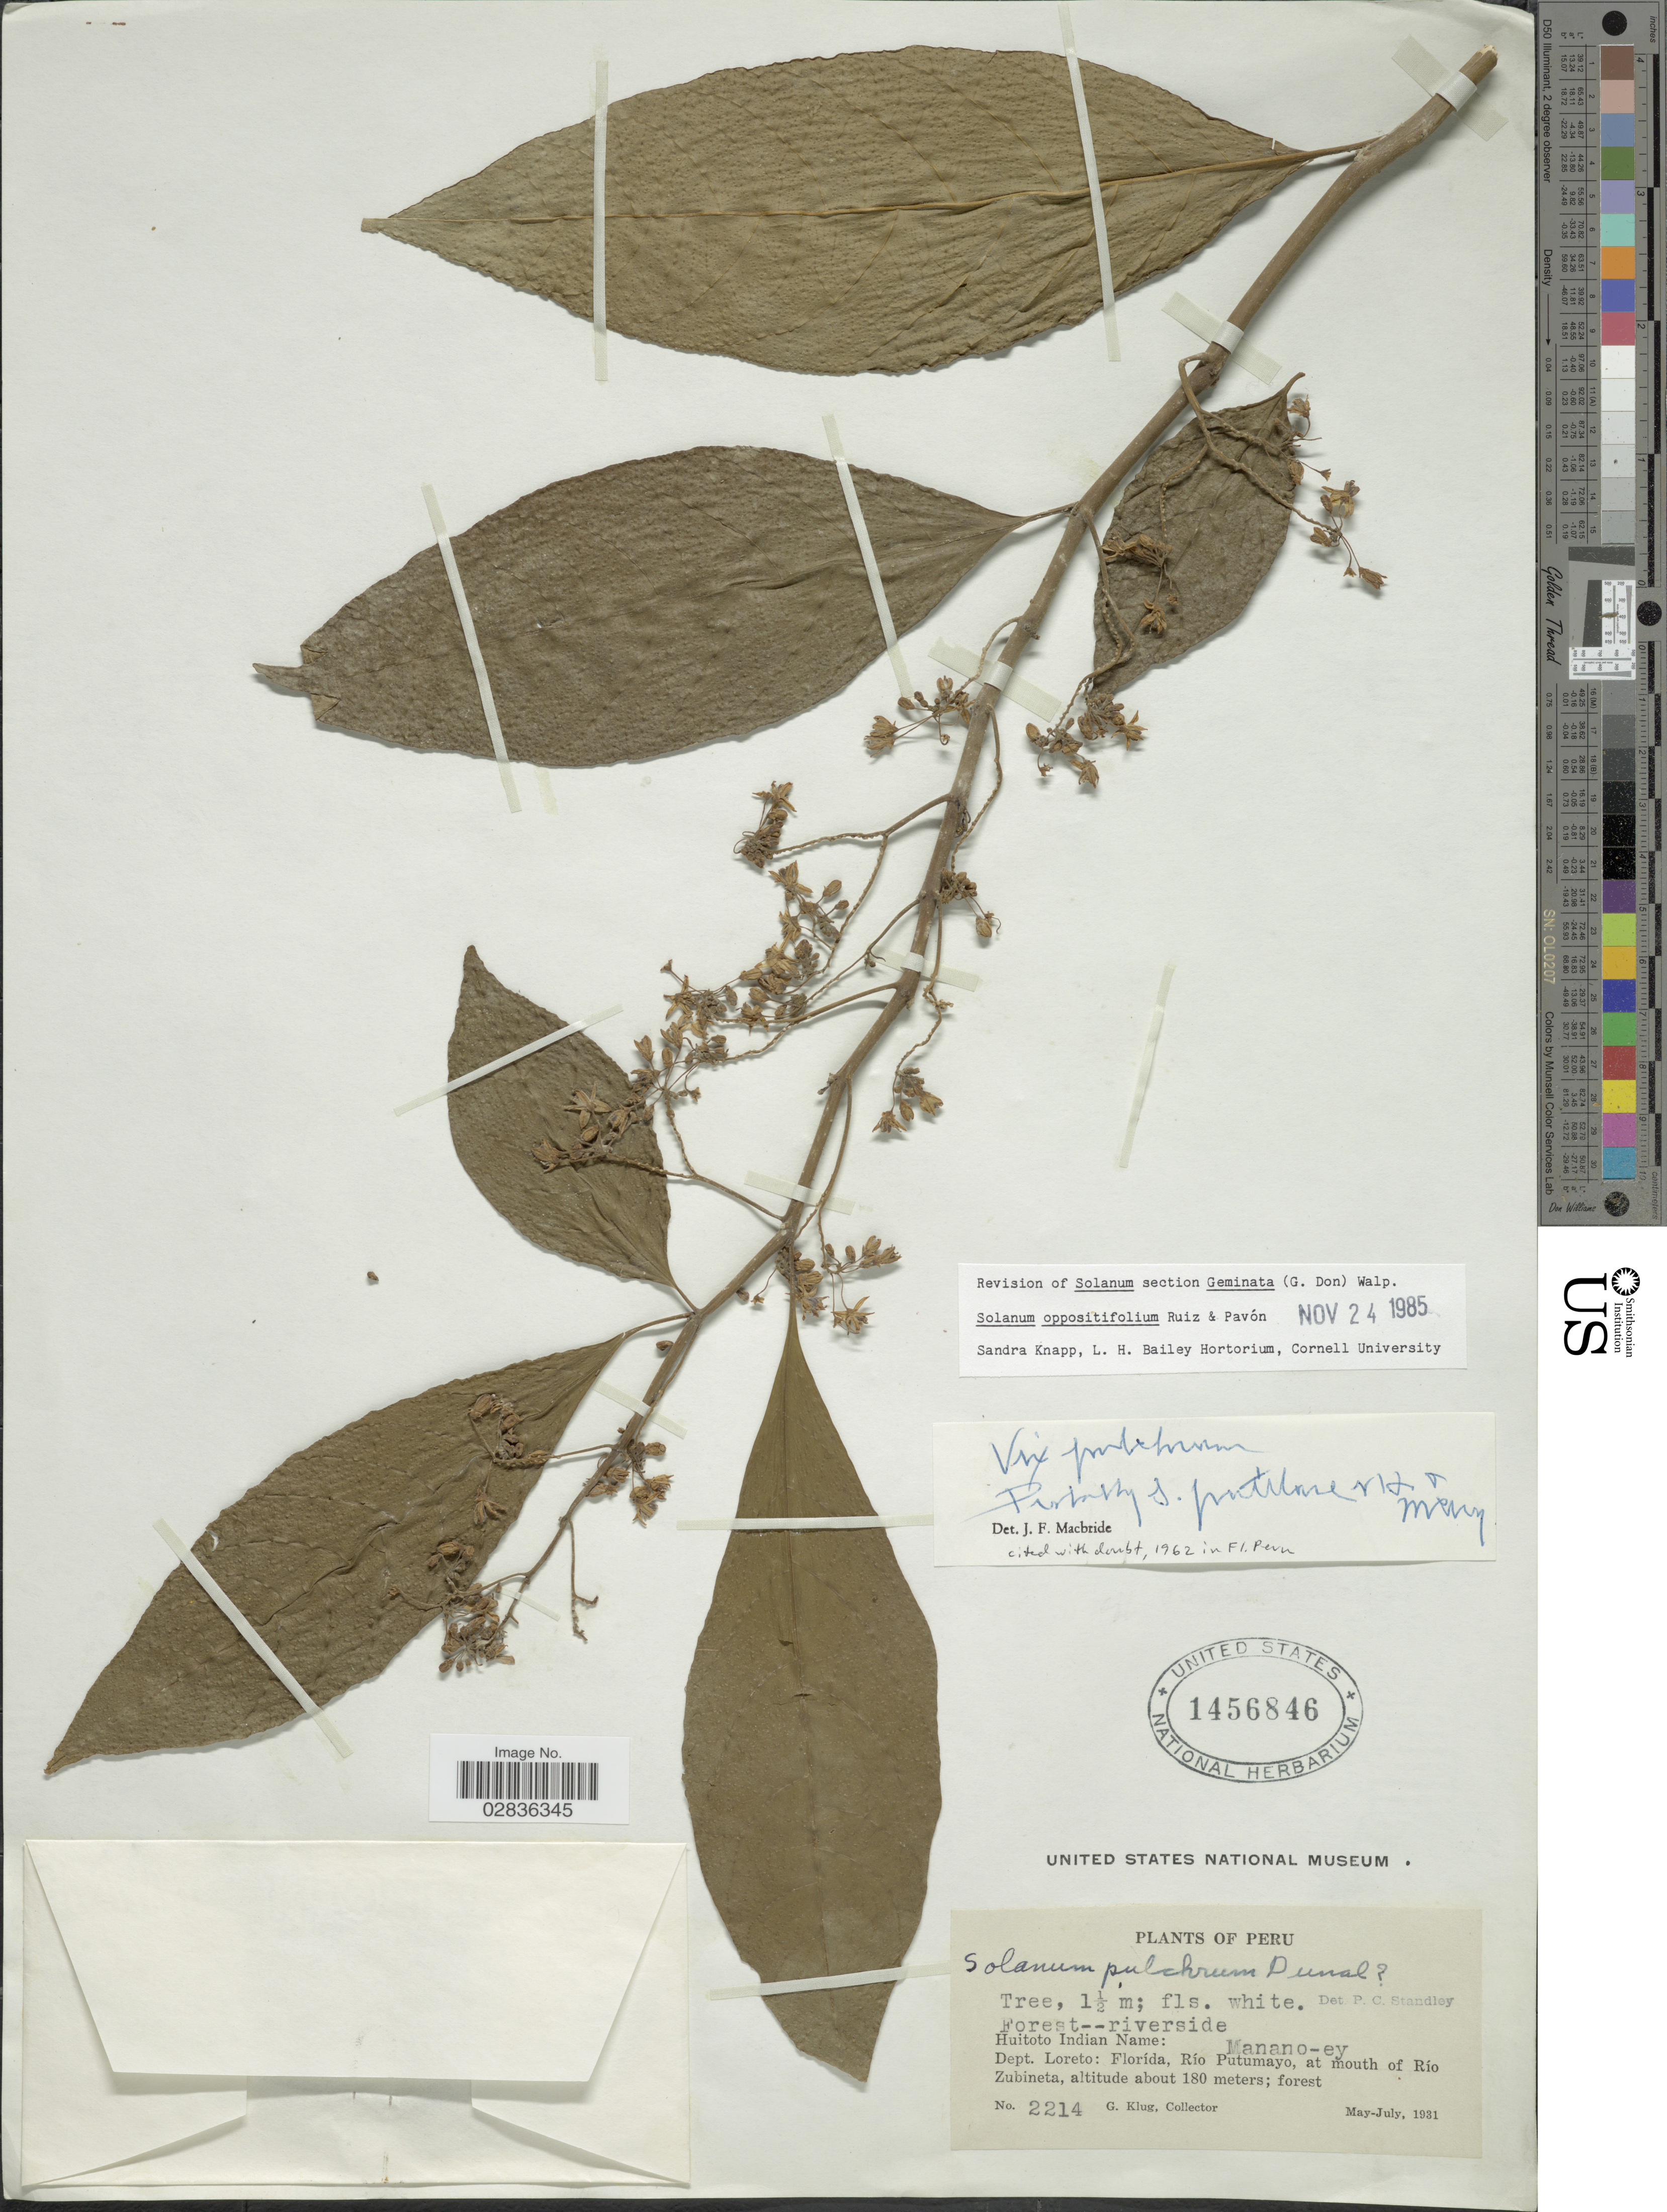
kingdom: Plantae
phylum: Tracheophyta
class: Magnoliopsida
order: Solanales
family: Solanaceae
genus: Solanum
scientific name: Solanum oppositifolium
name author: Ruiz & Pav.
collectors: G. Klug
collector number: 2214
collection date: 1931-05/1931-07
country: Peru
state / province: Loreto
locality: Dept. Loreto: Florída, Río Putumayo, at mouth of Río Zubineta.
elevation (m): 180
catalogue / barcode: US 1456846